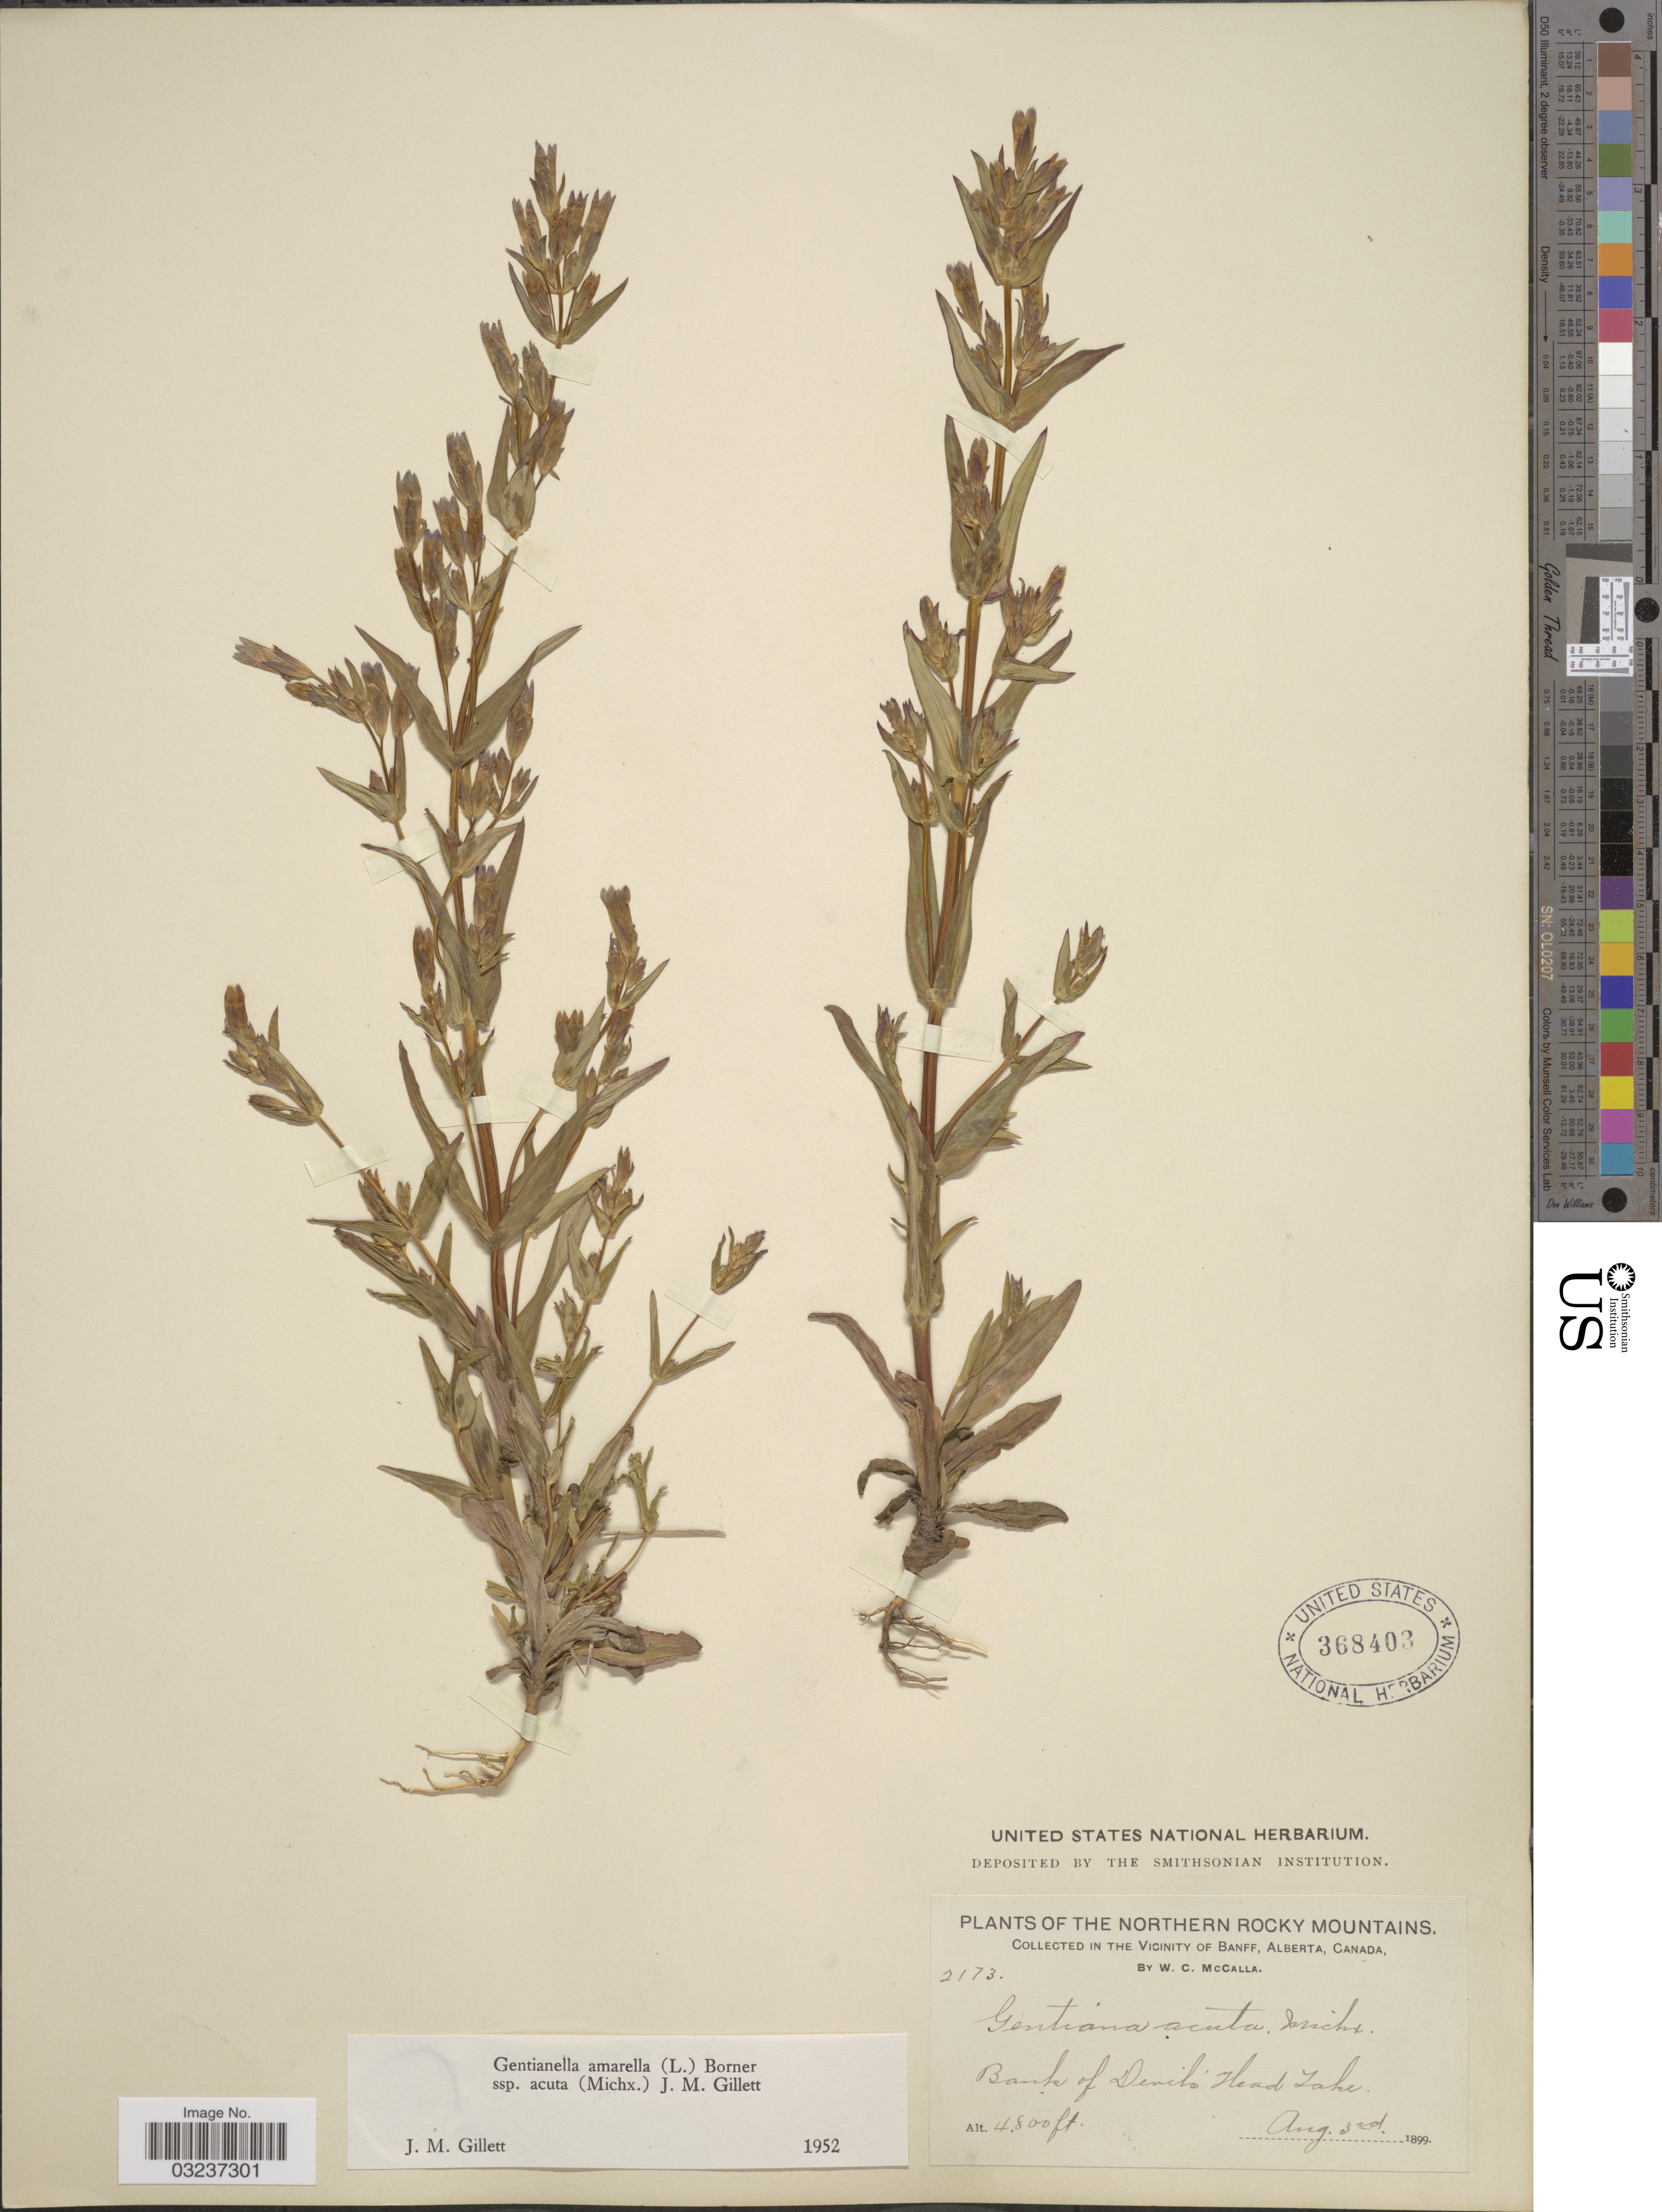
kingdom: Plantae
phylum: Tracheophyta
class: Magnoliopsida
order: Gentianales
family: Gentianaceae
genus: Gentianella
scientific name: Gentianella amarella subsp. acuta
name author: (Michx.) J.M. Gillett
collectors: W. McCalla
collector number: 2173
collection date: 1899-08-03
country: Canada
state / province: Alberta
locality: The Northern Rocky Mountains. Vicinity of Banff. Bank of Devil's Head Lake.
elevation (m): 1463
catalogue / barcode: US 368403